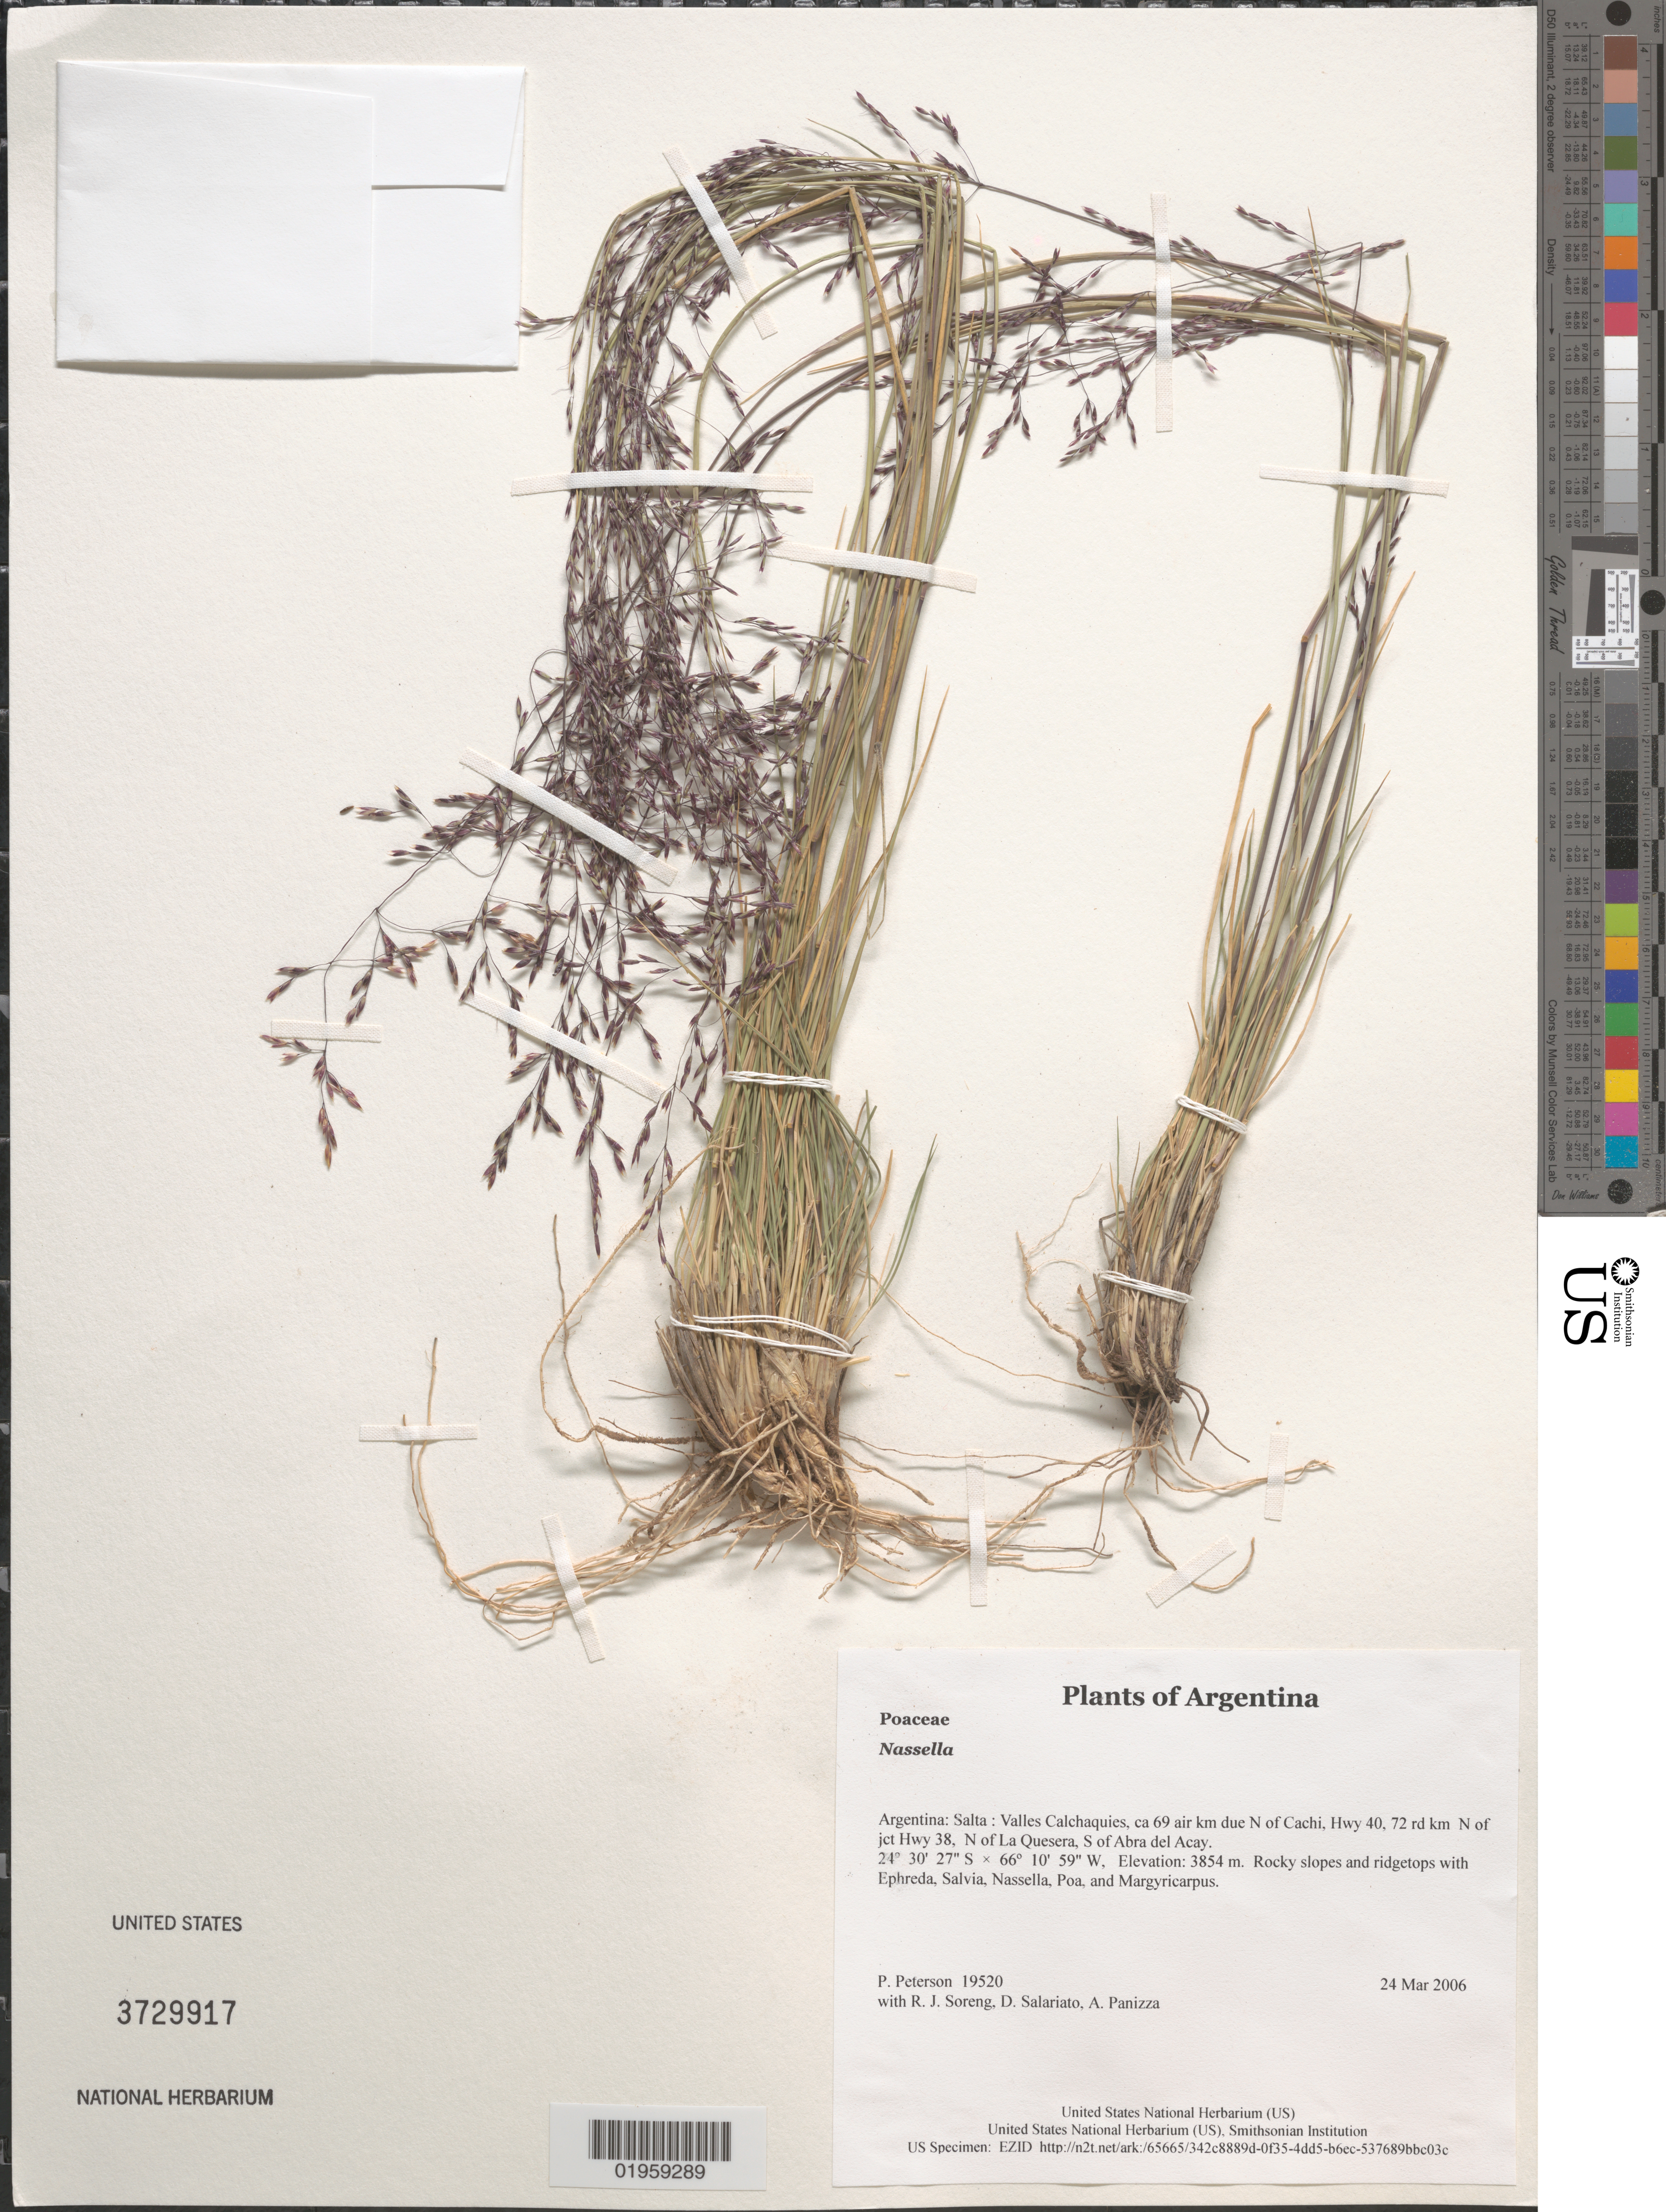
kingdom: Plantae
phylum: Tracheophyta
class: Liliopsida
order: Poales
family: Poaceae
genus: Nassella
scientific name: Nassella sp.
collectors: P. M. Peterson, R. J. Soreng, D. Salariato & A. Panizza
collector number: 19520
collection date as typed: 24 Mar 2006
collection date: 2006-03-24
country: Argentina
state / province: Salta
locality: Valles Calchaquies, ca 69 air km due N of Cachi, Hwy 40, 72 rd km N of jct Hwy 38, N of La Quesera, S of Abra del Acay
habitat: Rocky slopes and ridgetops with Ephreda, Salvia, Nassella, Poa, and Margyricarpus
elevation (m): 3854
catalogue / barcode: US 3729917